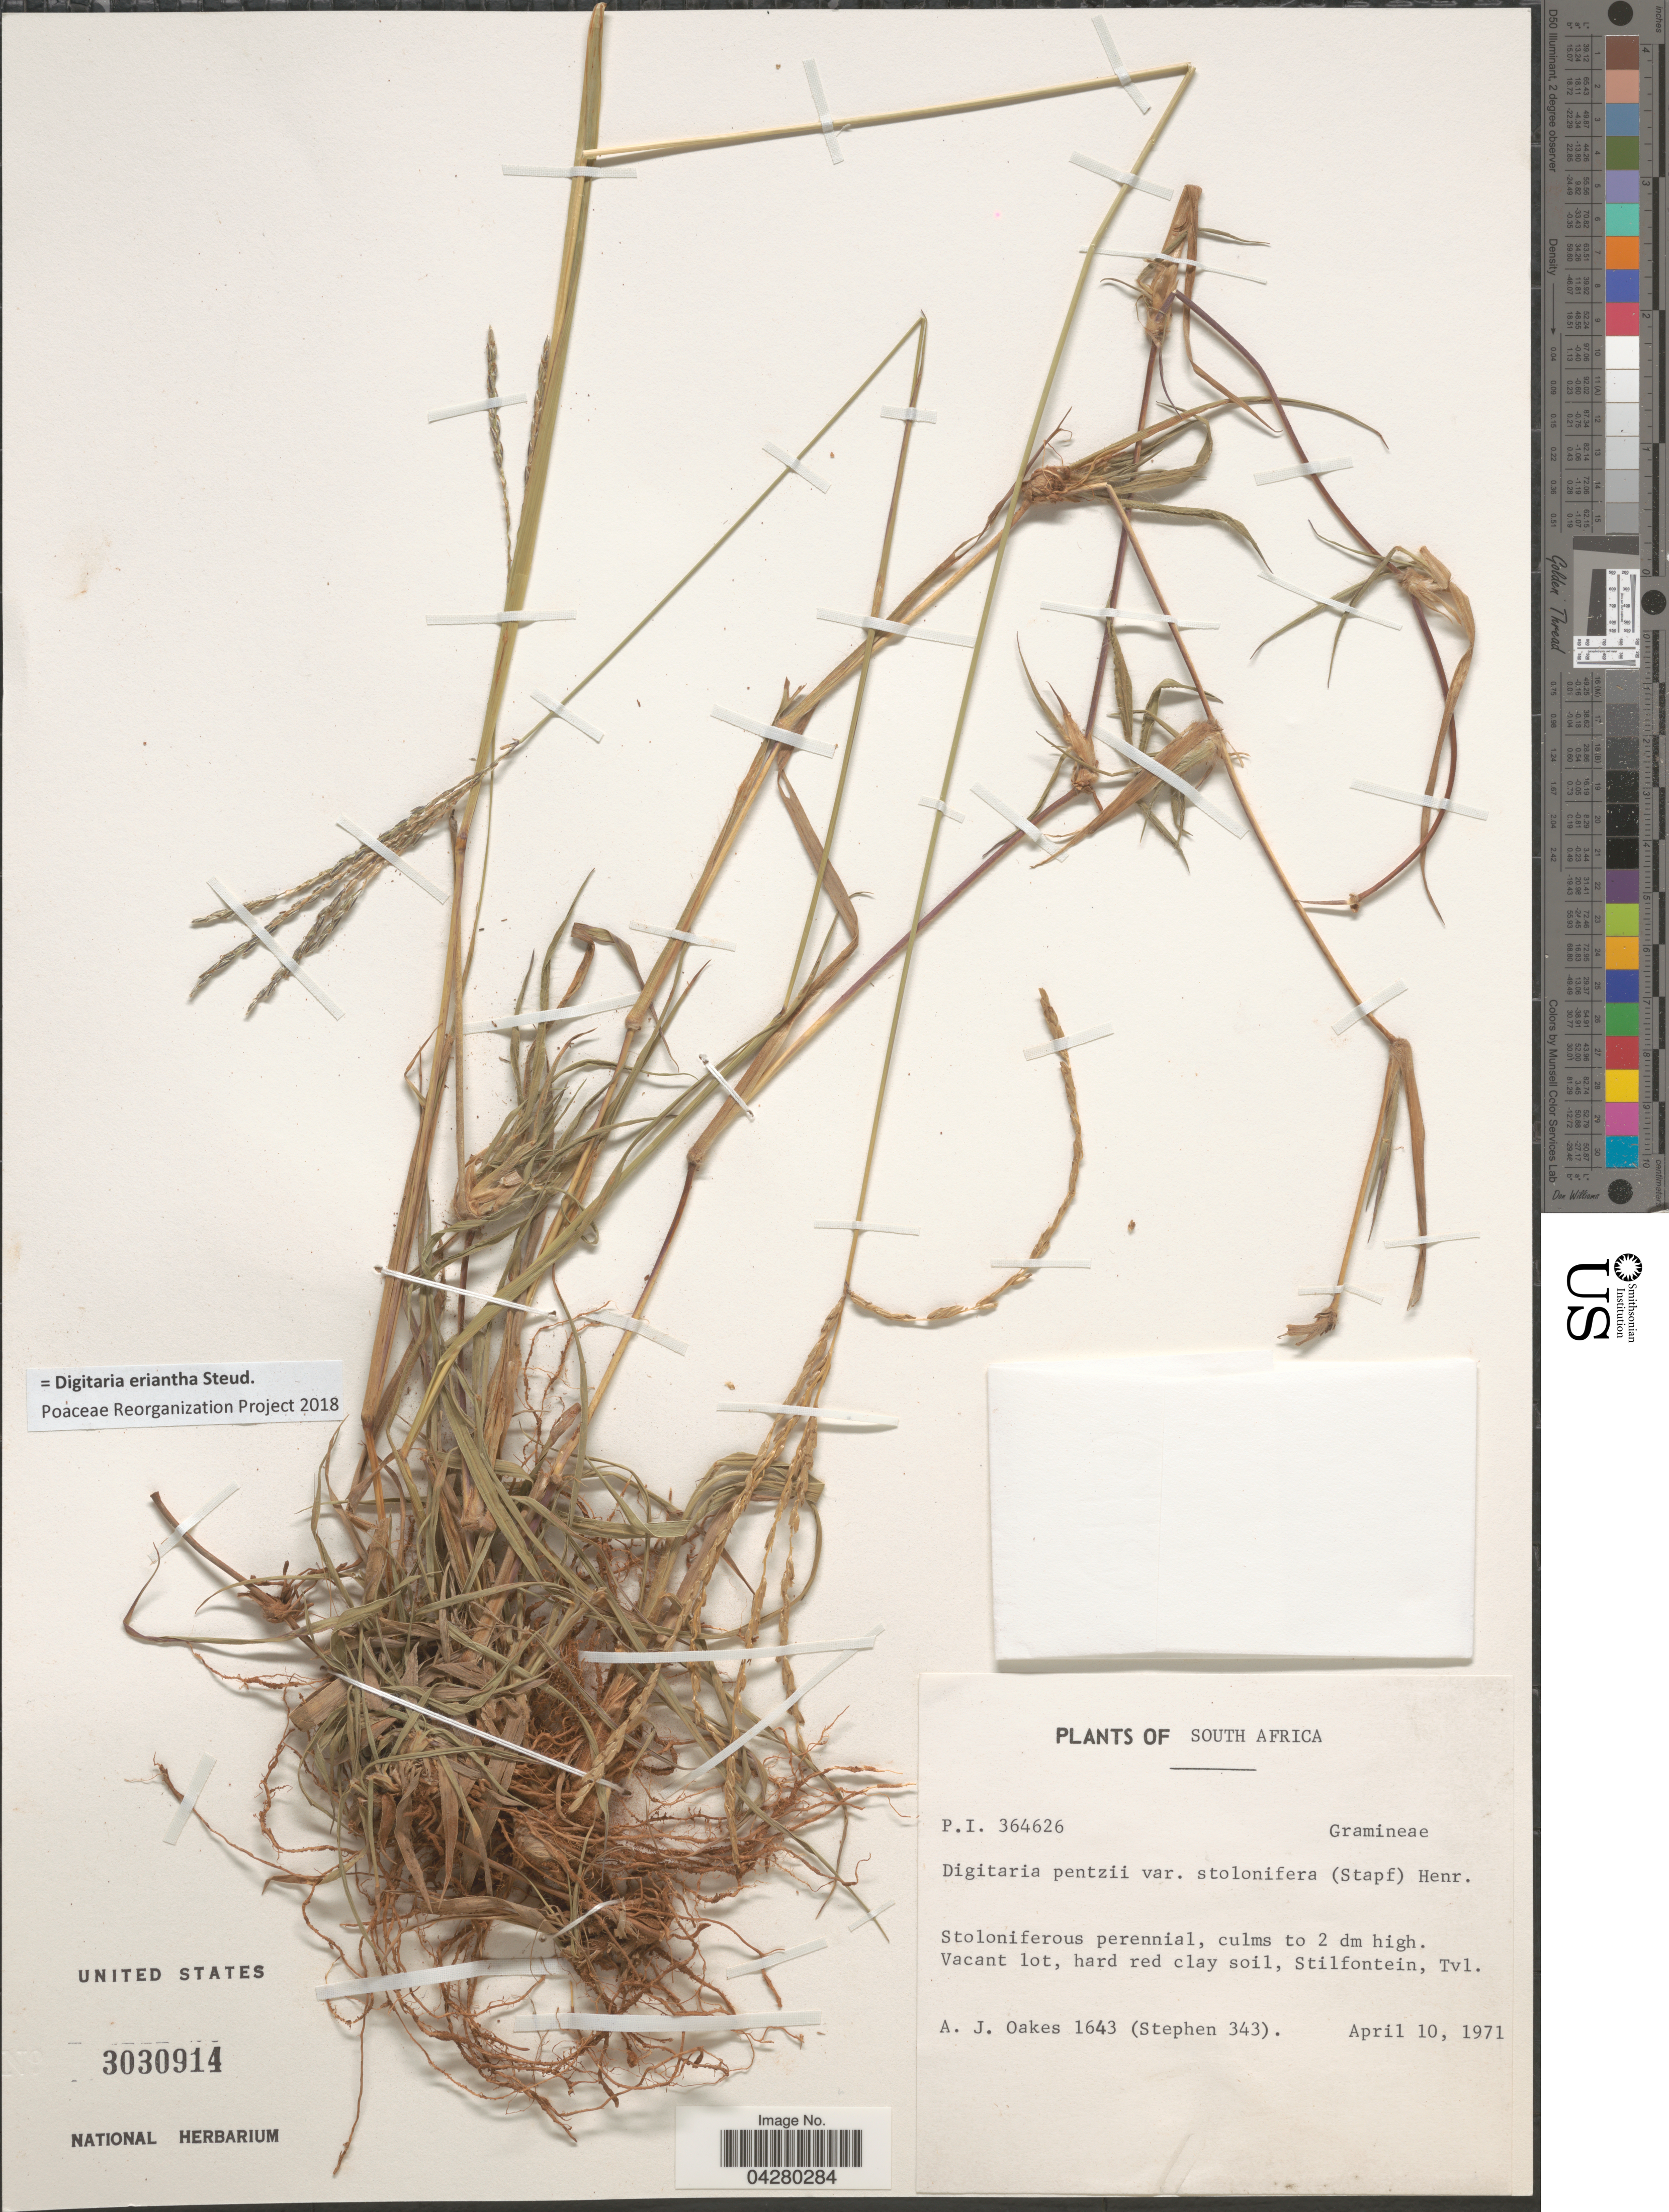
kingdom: Plantae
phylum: Tracheophyta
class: Liliopsida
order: Poales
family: Poaceae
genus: Digitaria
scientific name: Digitaria eriantha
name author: Steud.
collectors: A. Oakes & Stephen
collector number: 1643/343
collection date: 1971-04-10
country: South Africa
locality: Vacant lot, hard red clay soil, Stilfontein, Tvl.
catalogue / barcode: US 3030914